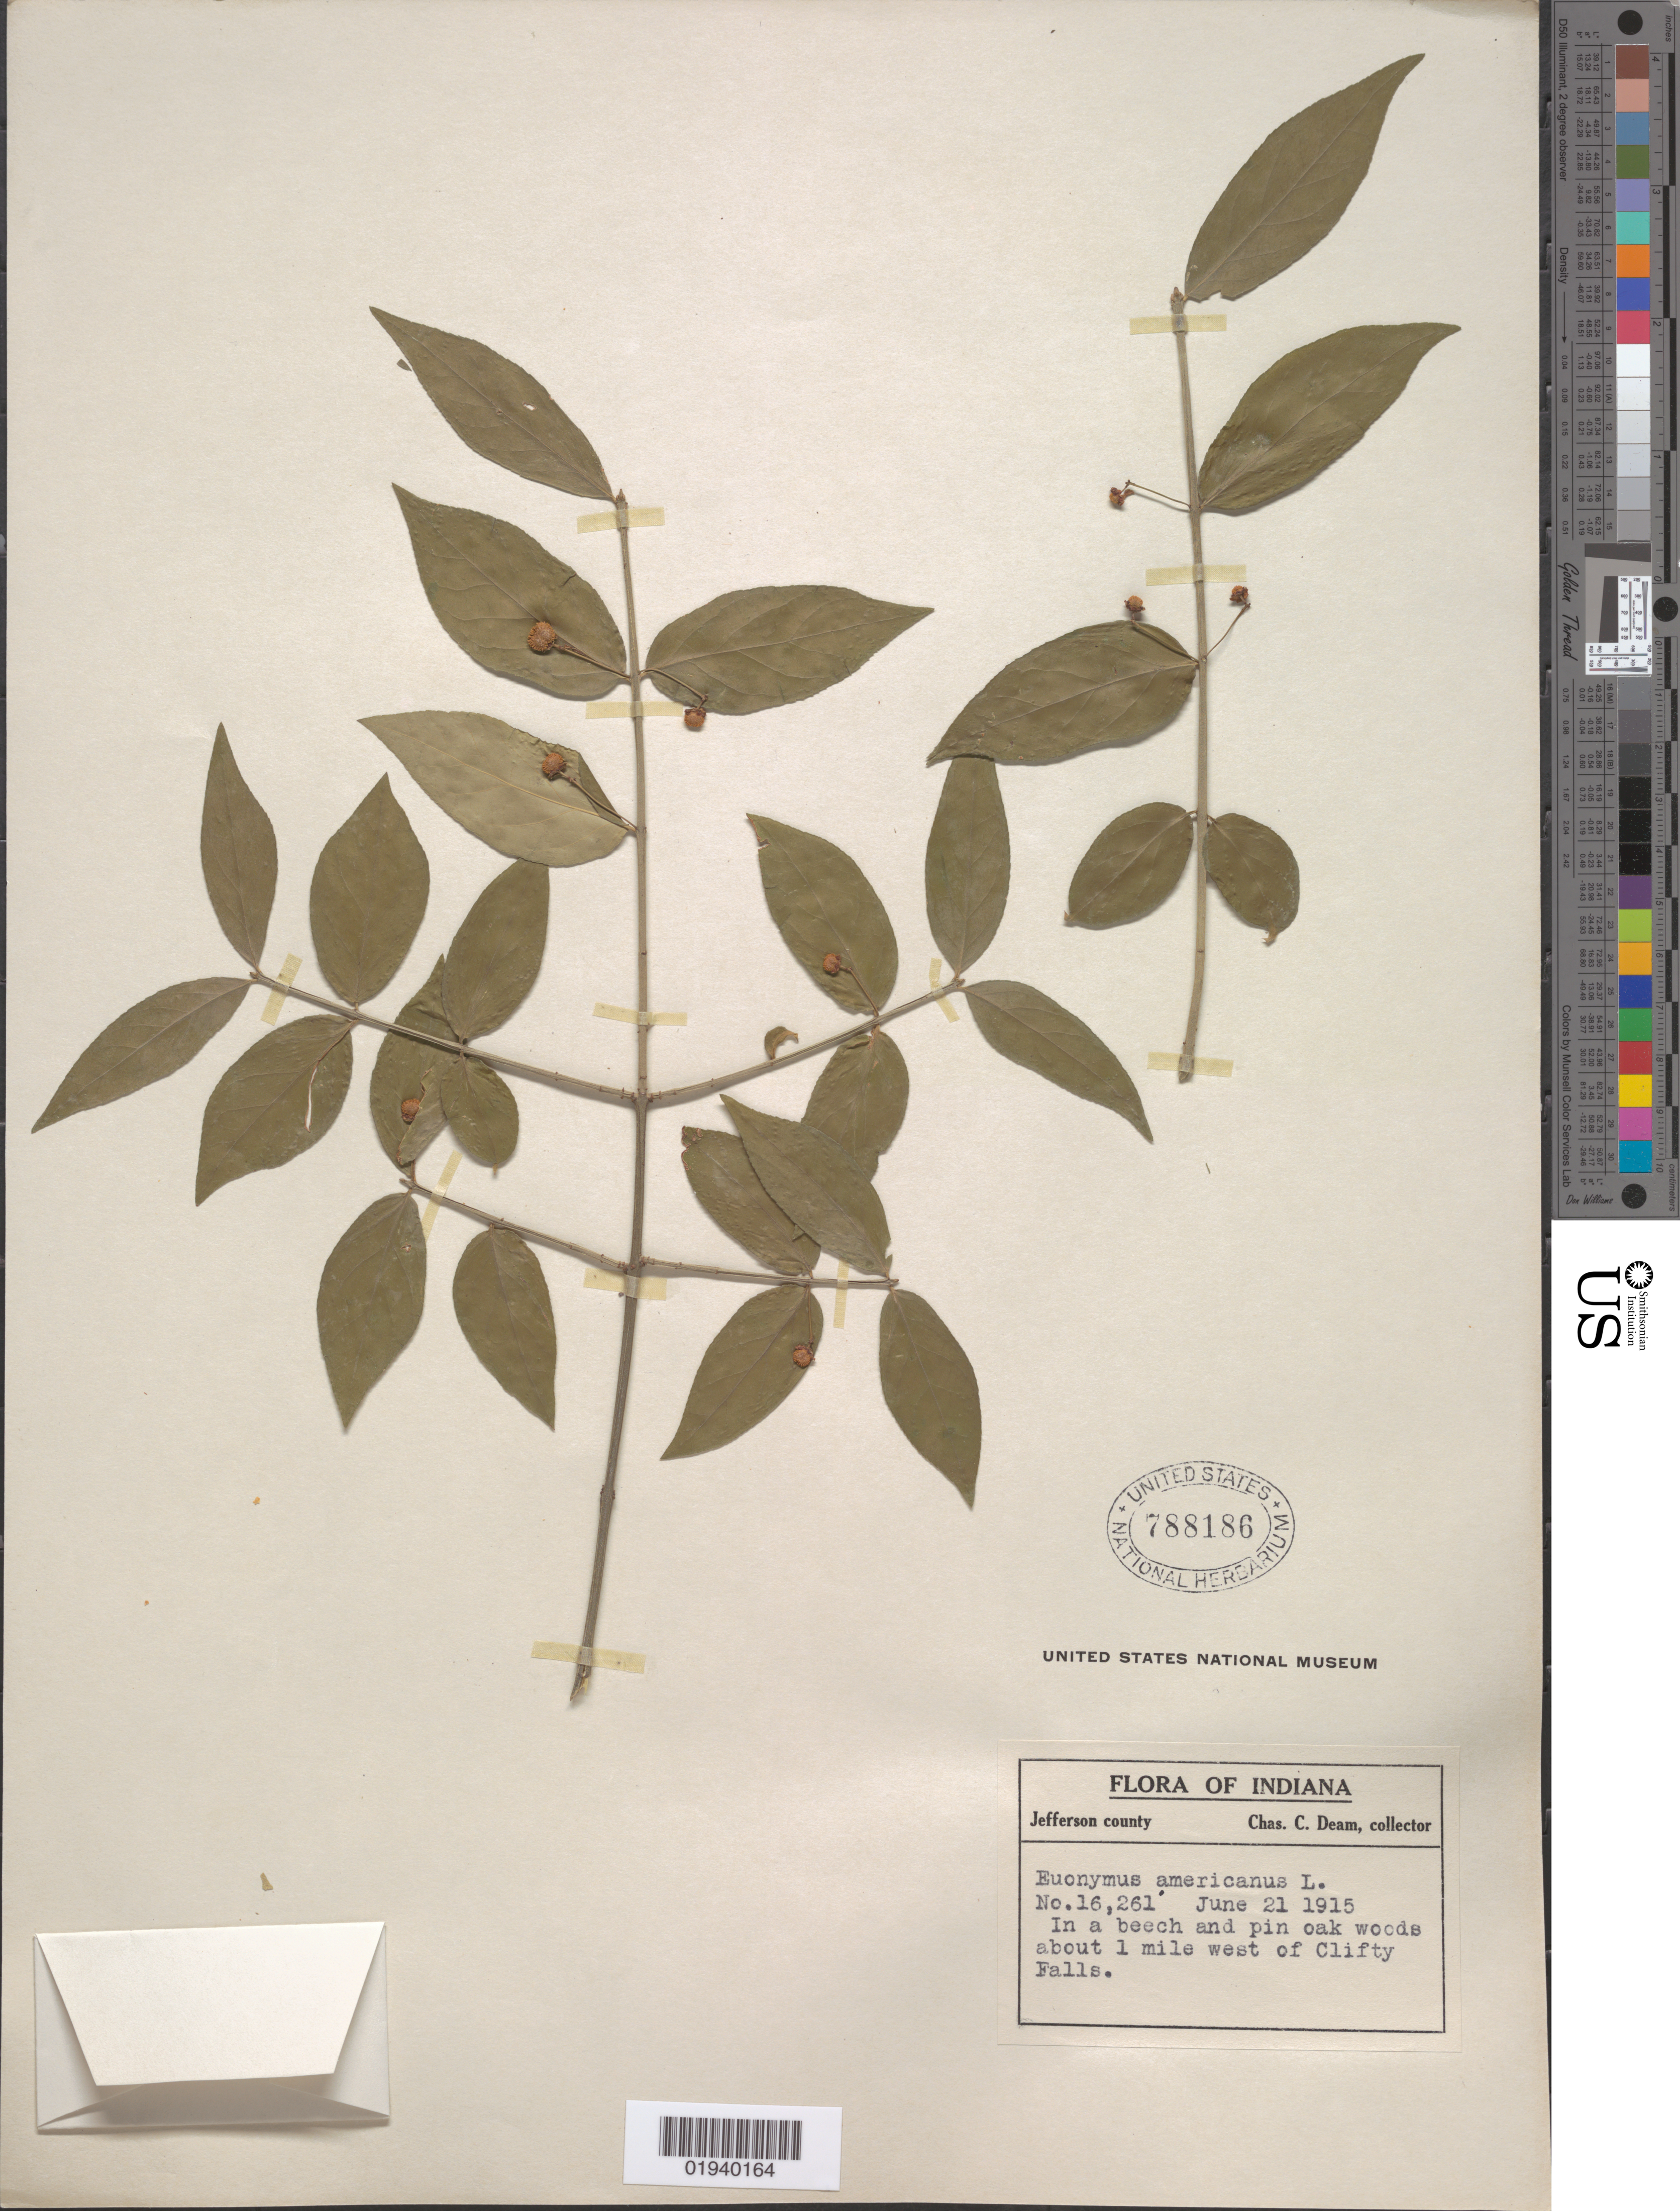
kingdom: Plantae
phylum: Tracheophyta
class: Magnoliopsida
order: Celastrales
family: Celastraceae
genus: Euonymus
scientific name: Euonymus americanus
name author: L.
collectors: C. C. Deam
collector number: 16261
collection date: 1915-06-21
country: United States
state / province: Indiana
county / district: Jefferson County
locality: Clifty Falls, about 1 mile W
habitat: In a beech and pin oak woods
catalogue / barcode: US 788186